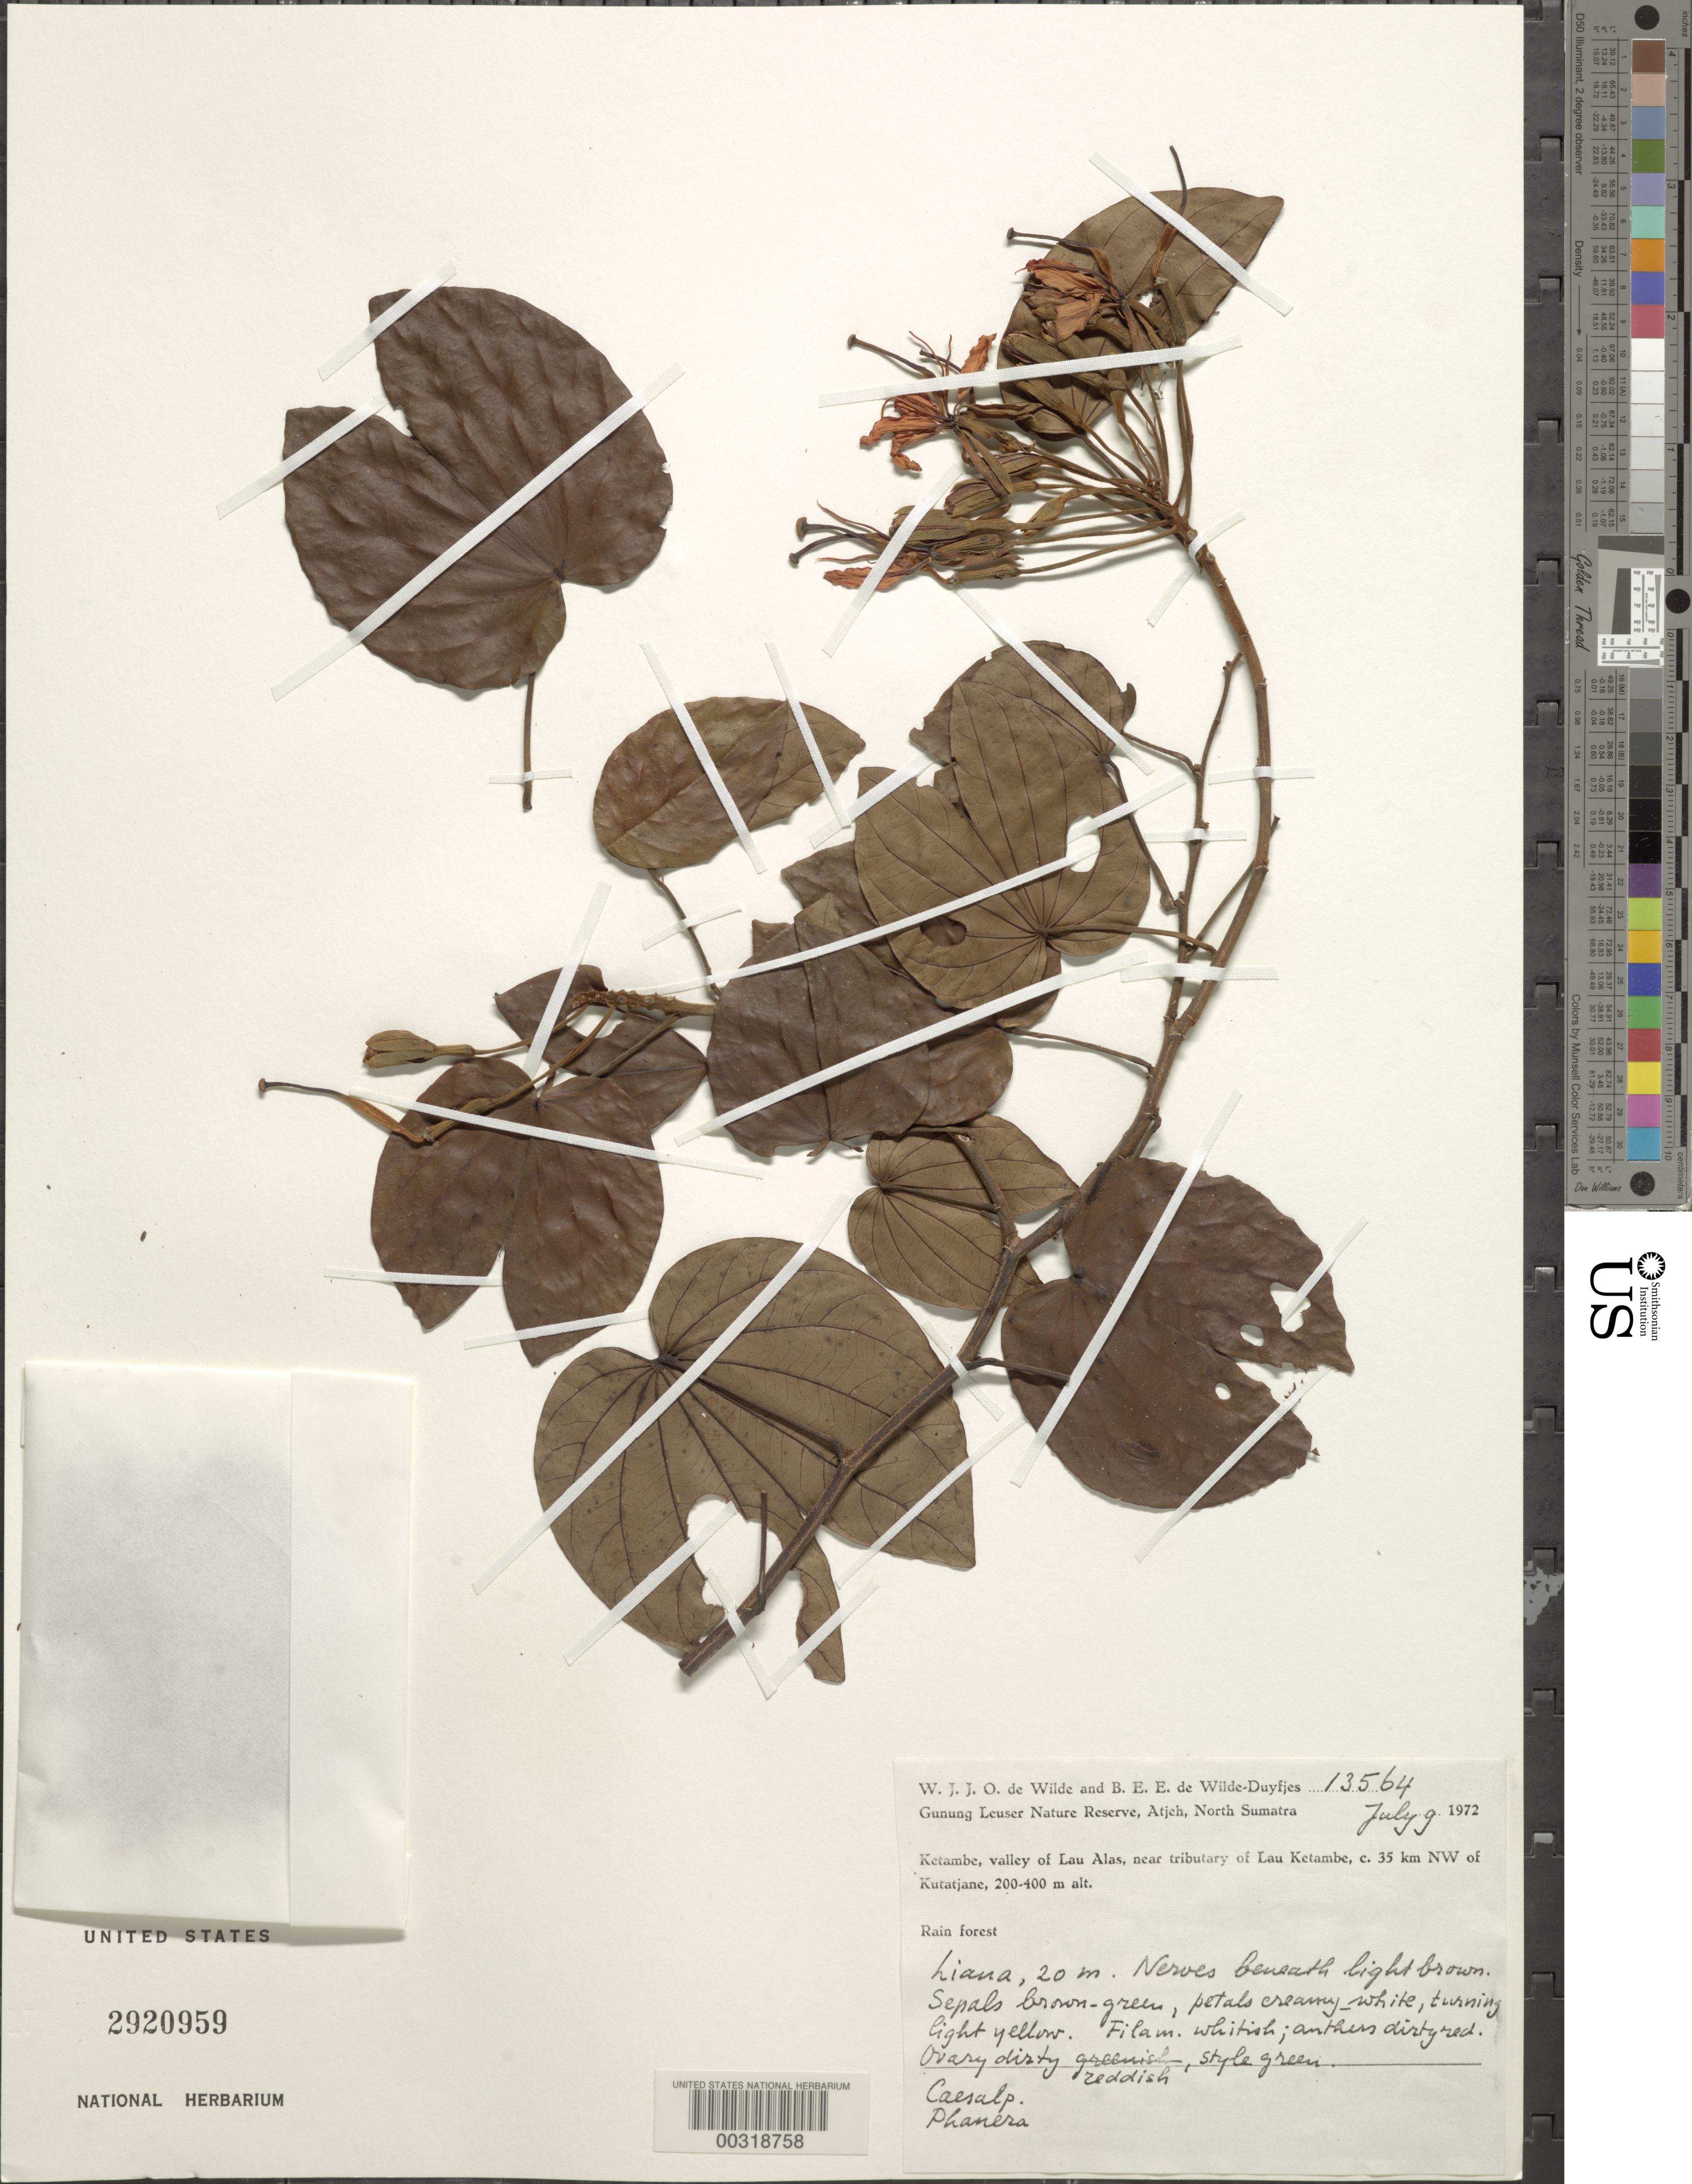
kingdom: Plantae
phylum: Tracheophyta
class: Magnoliopsida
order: Fabales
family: Fabaceae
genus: Phanera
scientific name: Phanera sp.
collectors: W. J. de Wilde & B. E. de Wilde-Duyfjes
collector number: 13564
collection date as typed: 09 Jul 1972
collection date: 1972-07-09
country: Indonesia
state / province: Sumatra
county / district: Aceh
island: Sumatra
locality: Ketambe, valley of Lau Alas, near tibutary of Lau Ketambe, c 35 km NW of Kutatjane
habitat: Rain forest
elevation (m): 200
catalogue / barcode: US 2920959